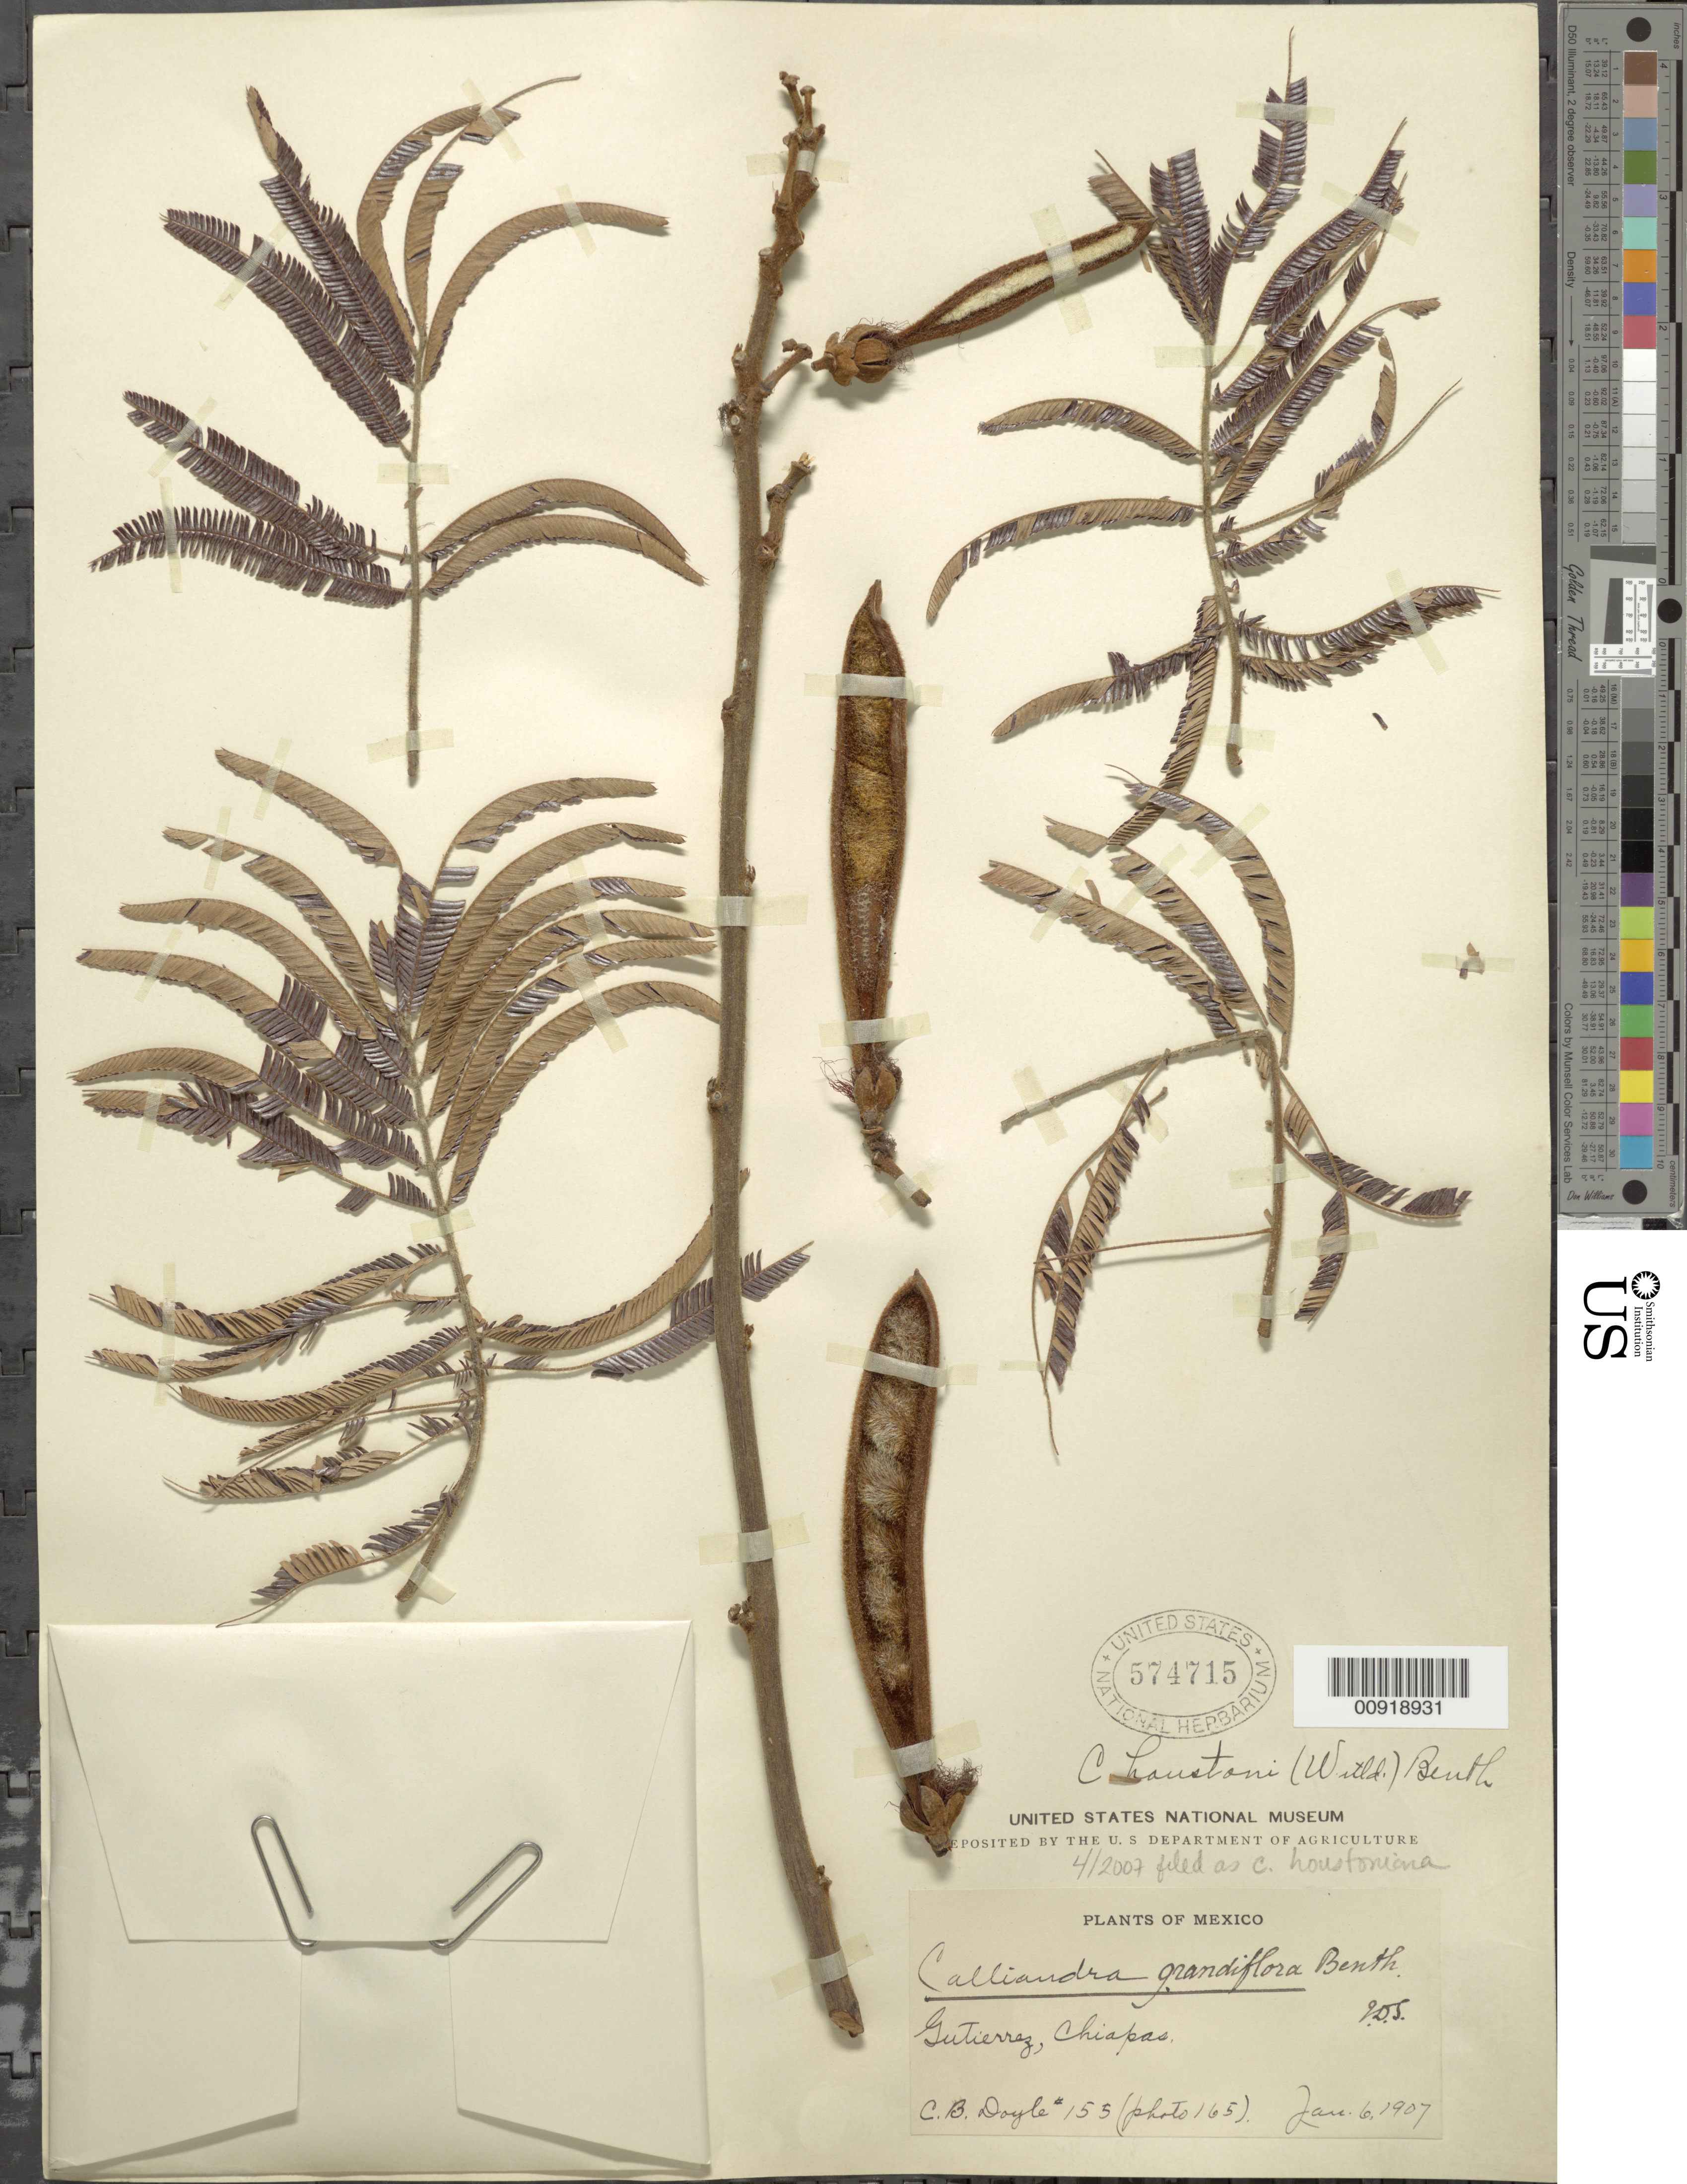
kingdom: Plantae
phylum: Tracheophyta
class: Magnoliopsida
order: Fabales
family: Fabaceae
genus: Calliandra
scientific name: Calliandra houstoniana var. houstoniana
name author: (Mill.) Standl.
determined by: Strong, Mark T., (BOT), Smithsonian Institution - National Museum of Natural History (UNITED STATES)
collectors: C. Doyle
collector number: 155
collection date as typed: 06 Jan 1907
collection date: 1907-01-06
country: Mexico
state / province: Chiapas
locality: Gutiérrez, Chiapas.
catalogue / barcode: US 574715